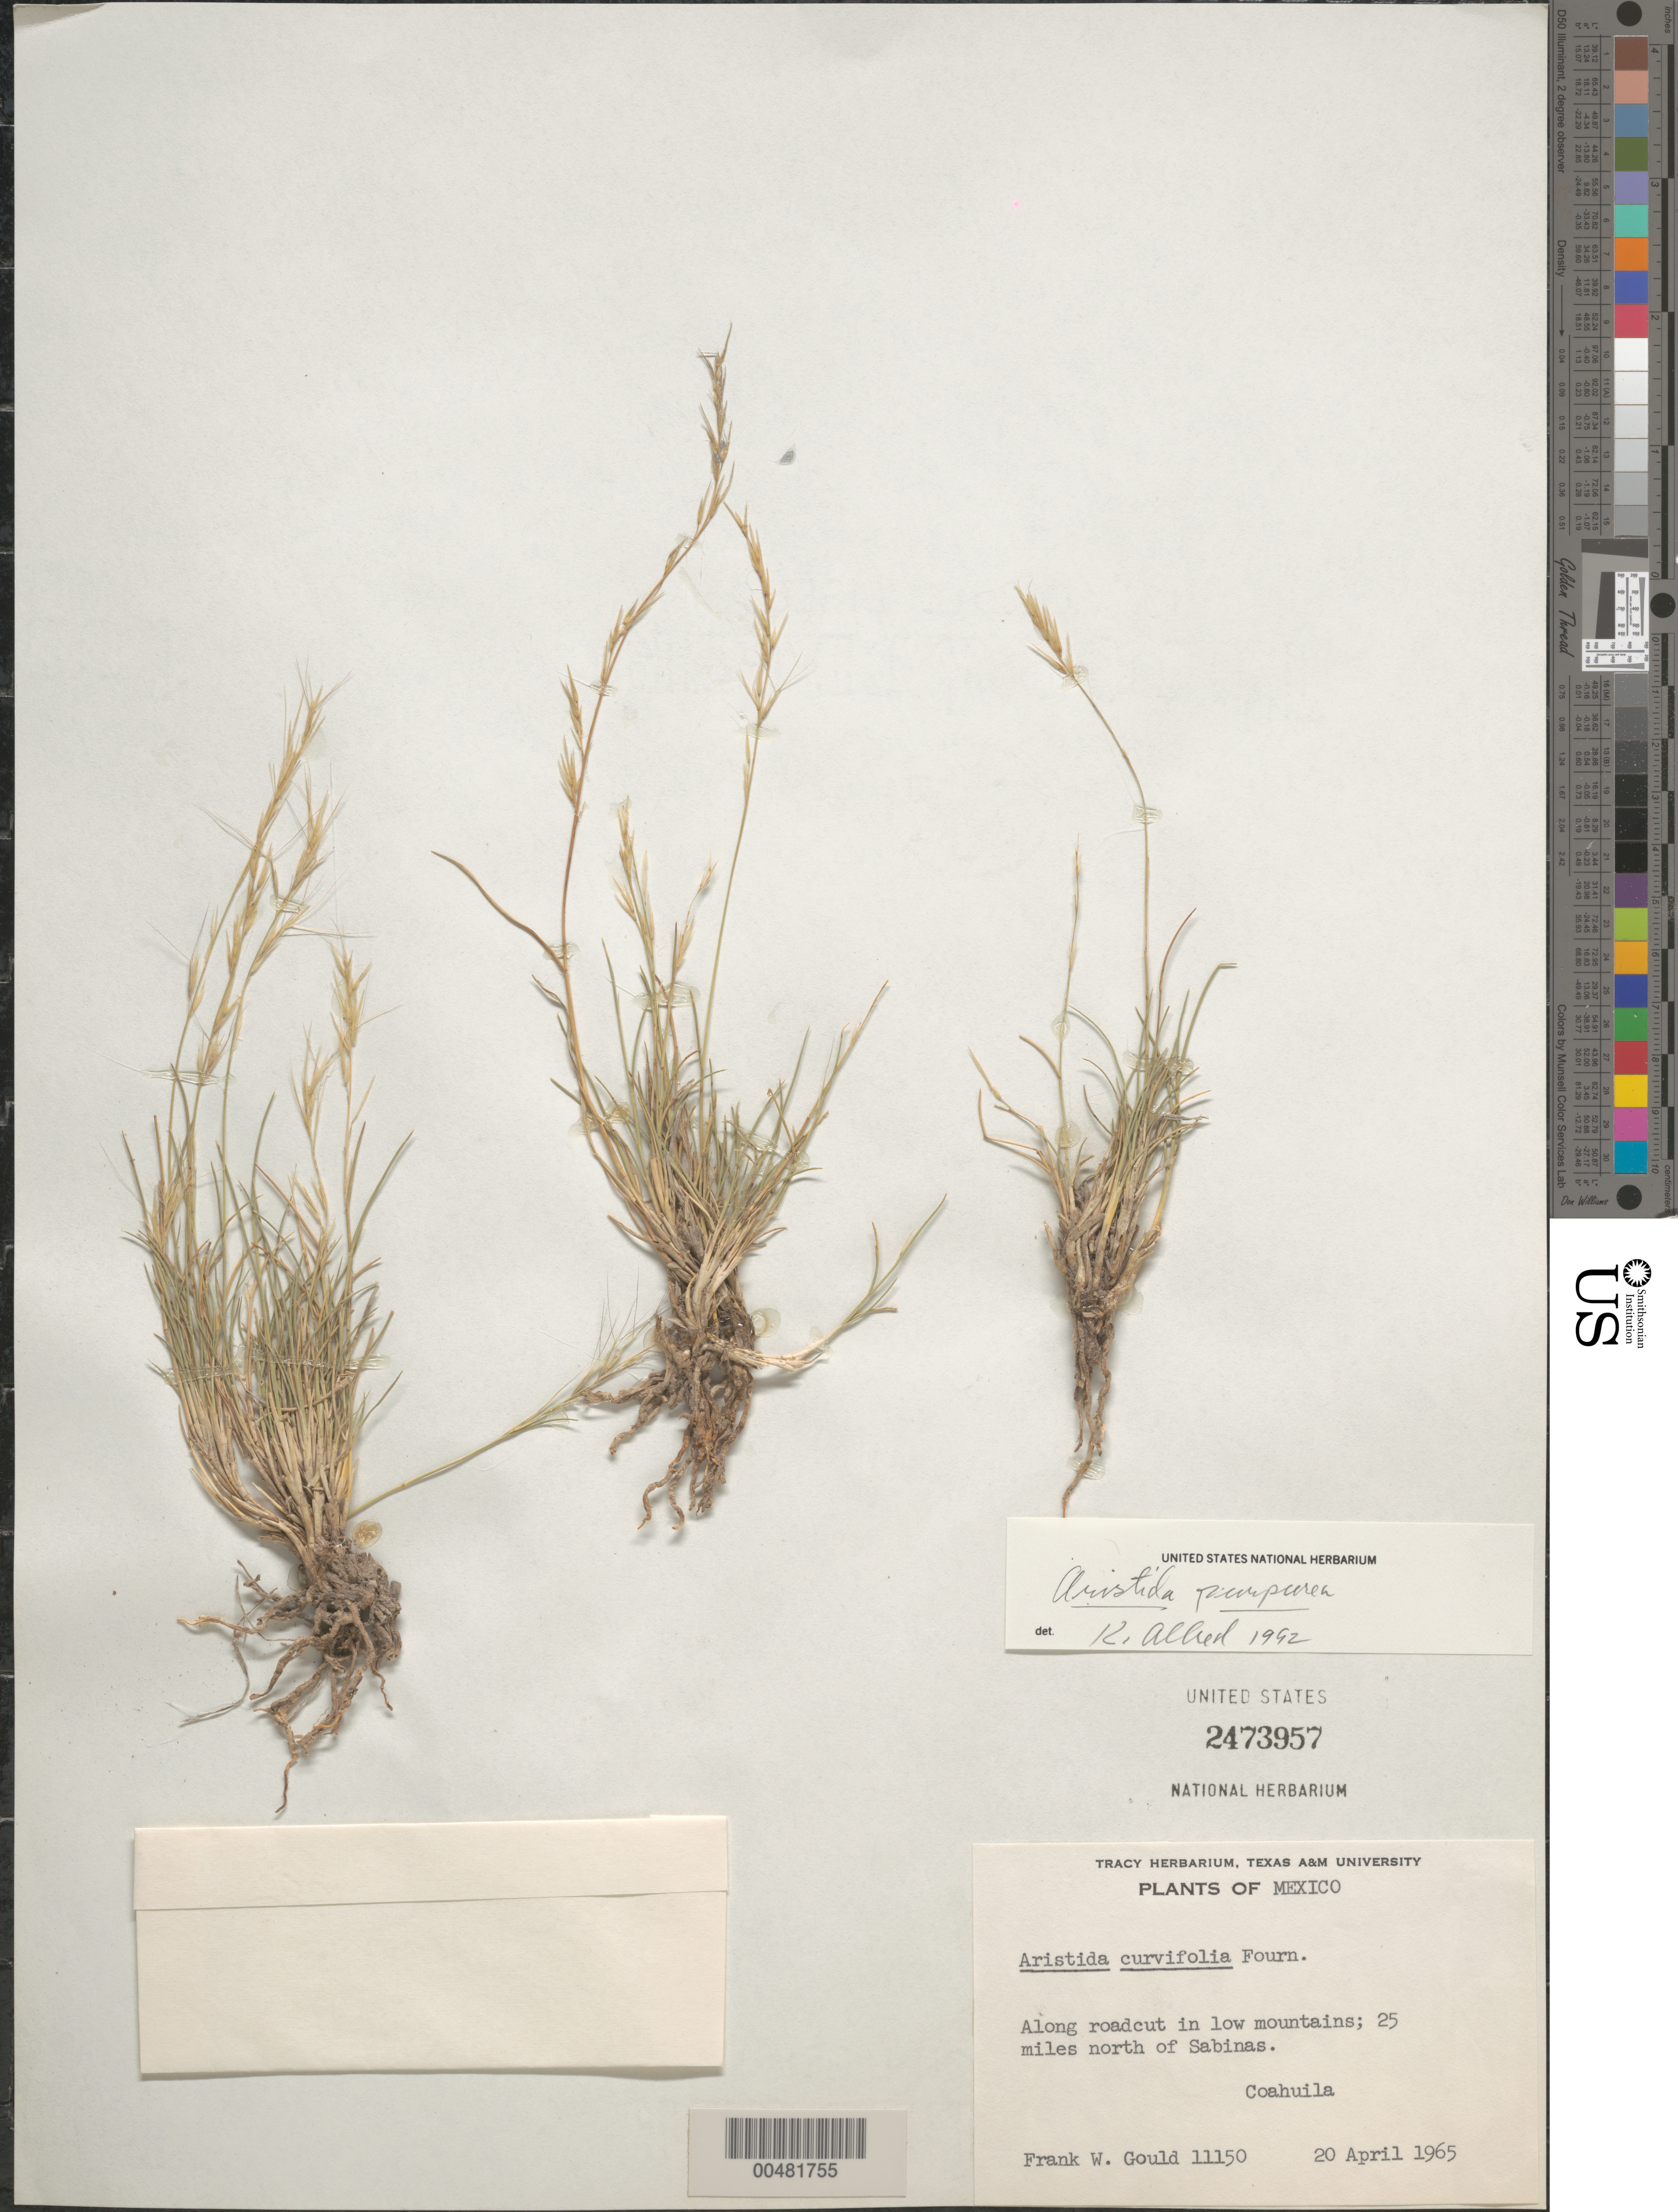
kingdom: Plantae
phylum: Tracheophyta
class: Liliopsida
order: Poales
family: Poaceae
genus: Aristida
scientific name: Aristida purpurea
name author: Nutt.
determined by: Allred, K.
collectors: F. W. Gould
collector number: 11150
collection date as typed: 20 Apr 1965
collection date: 1965-04-20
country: Mexico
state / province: Coahuila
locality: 25 mi N of Sabinas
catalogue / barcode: US 2473957